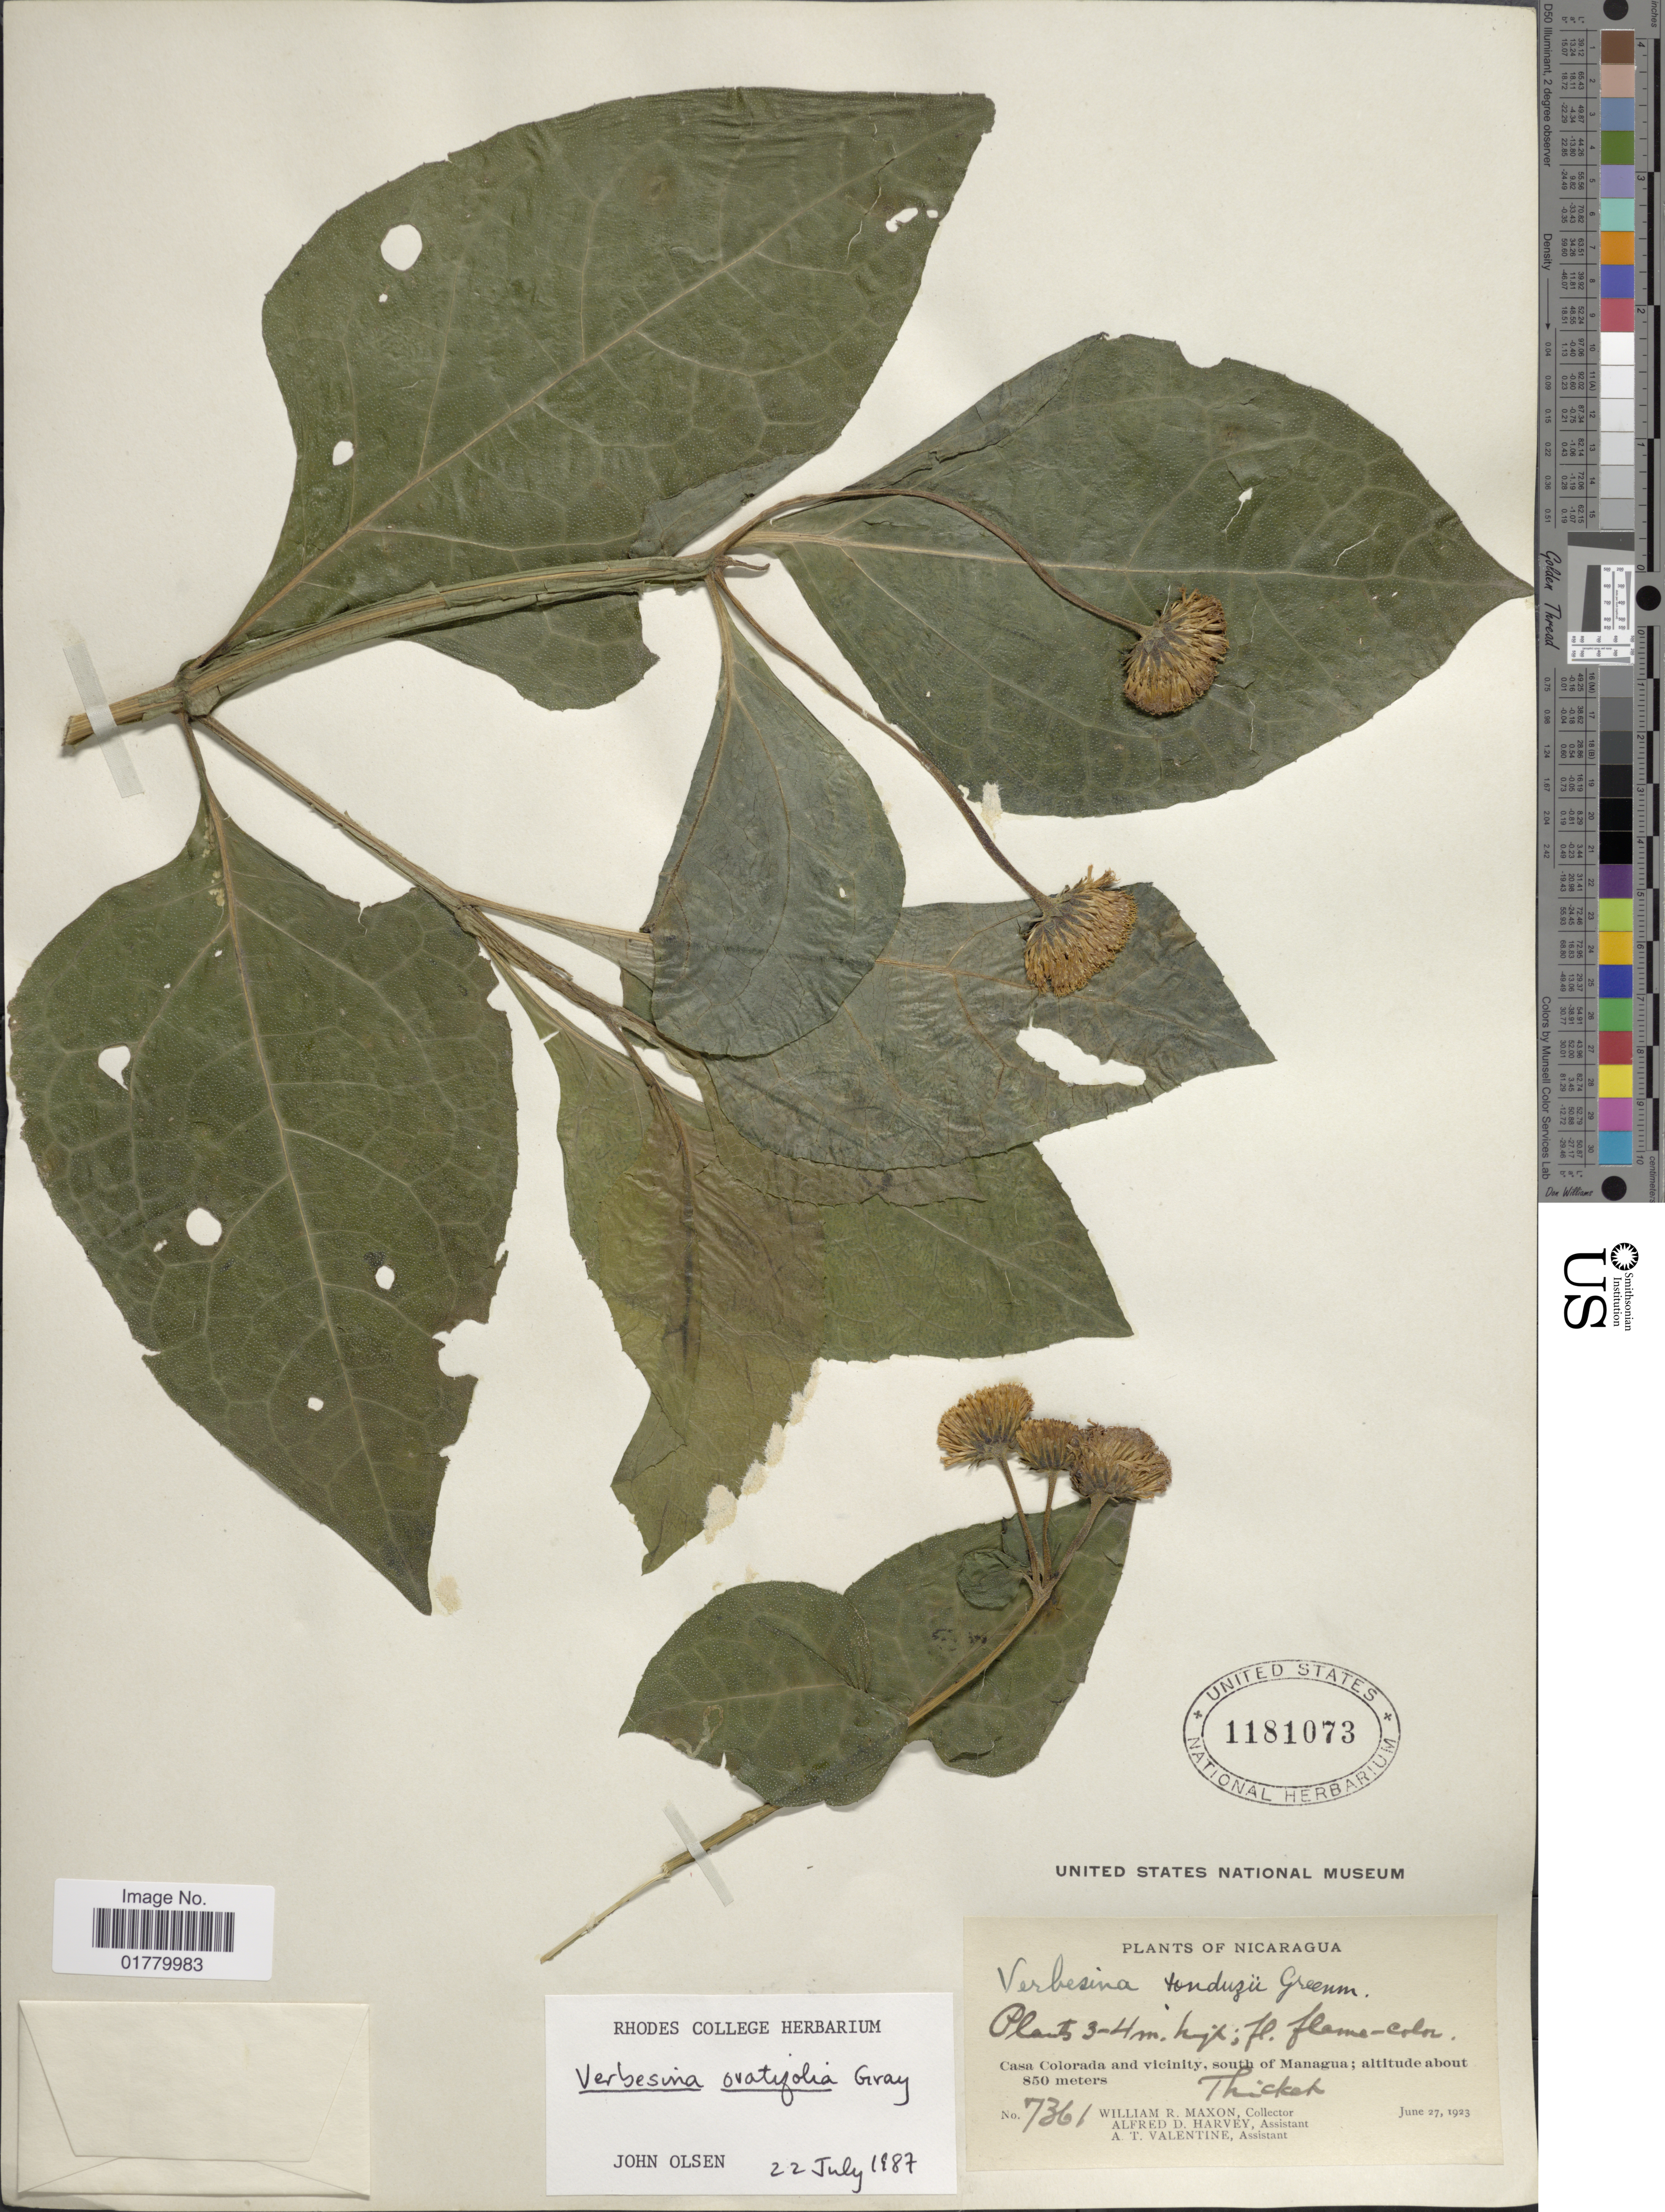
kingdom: Plantae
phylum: Tracheophyta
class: Magnoliopsida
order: Asterales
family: Asteraceae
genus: Verbesina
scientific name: Verbesina ovatifolia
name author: A. Gray ex Hemsl.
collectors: W. R. Maxon, A. D. Harvey & A. Valentine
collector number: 7361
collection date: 1923-06-27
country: Nicaragua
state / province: Managua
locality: Casa Colorada and vicinity, south of Managua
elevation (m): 850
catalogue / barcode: US 1181073